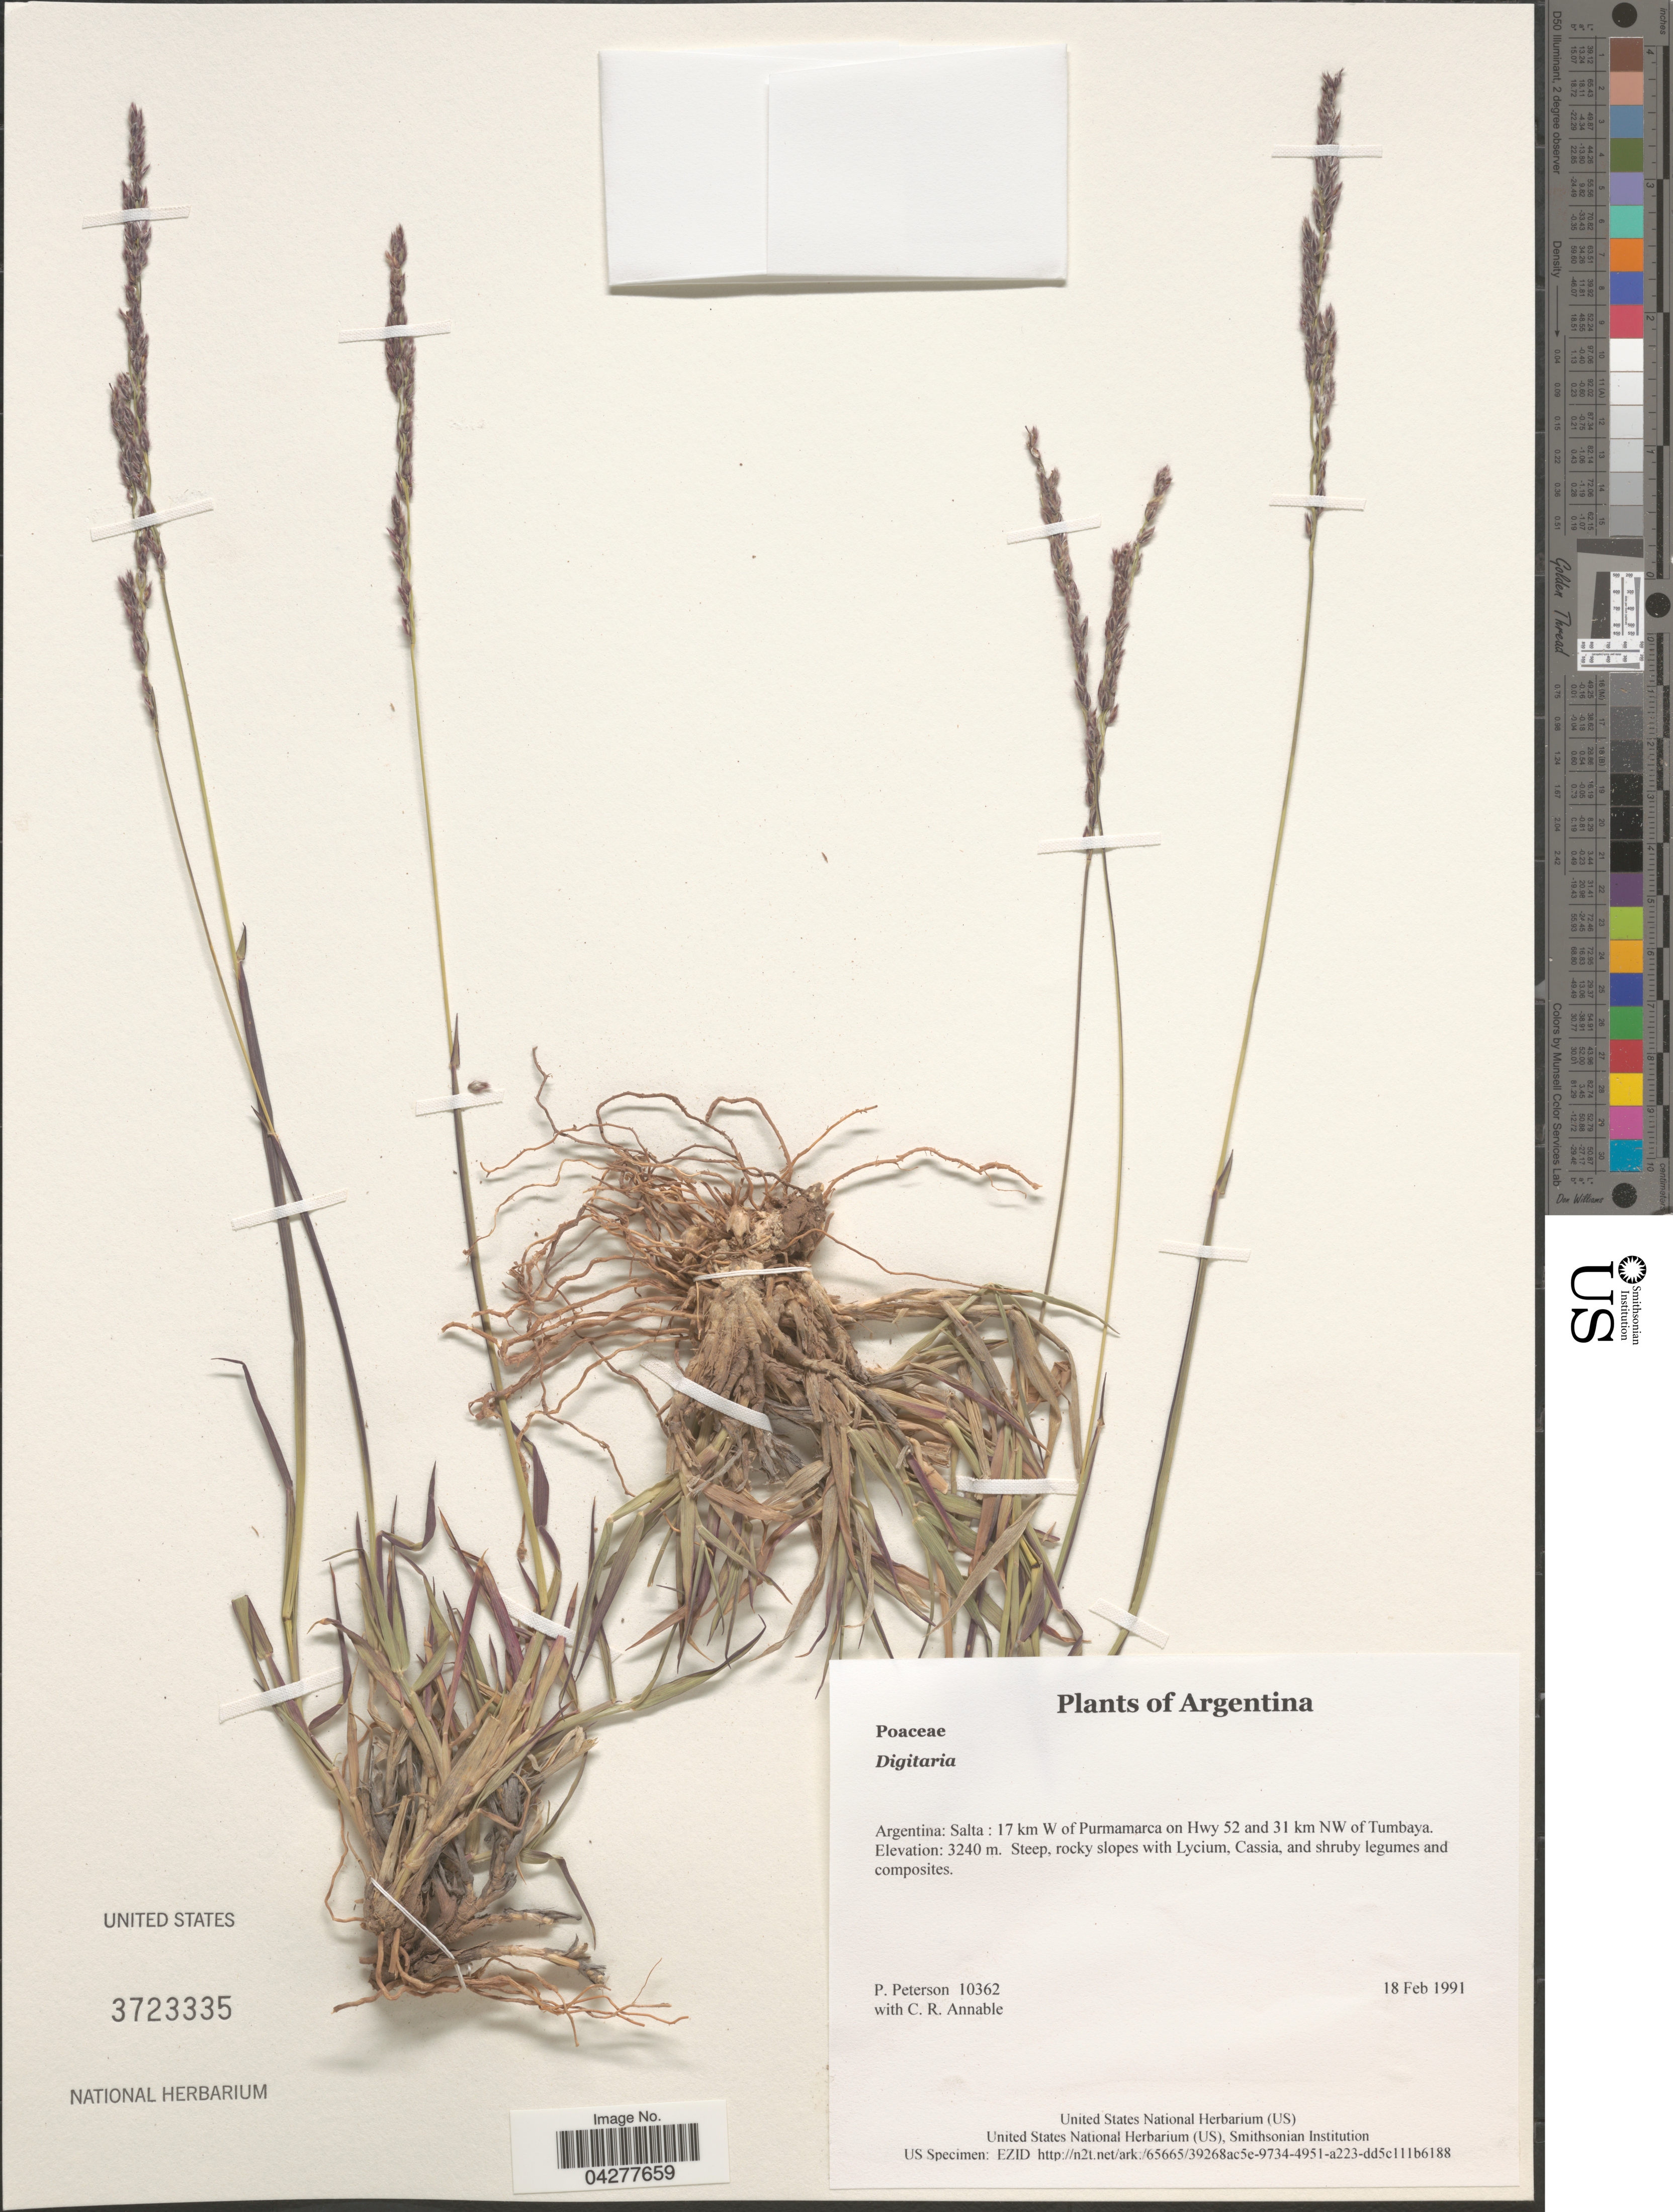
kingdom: Plantae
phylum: Tracheophyta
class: Liliopsida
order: Poales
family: Poaceae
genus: Digitaria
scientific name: Digitaria sp.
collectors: P. Peterson & C. R. Annable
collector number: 10362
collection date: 1991-02-18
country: Argentina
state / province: Salta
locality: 17 km W of Purmamarca on Hwy 52 and 31 km NW of Tumbaya. Steep, rocky slopes.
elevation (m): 3240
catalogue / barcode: US 3723335